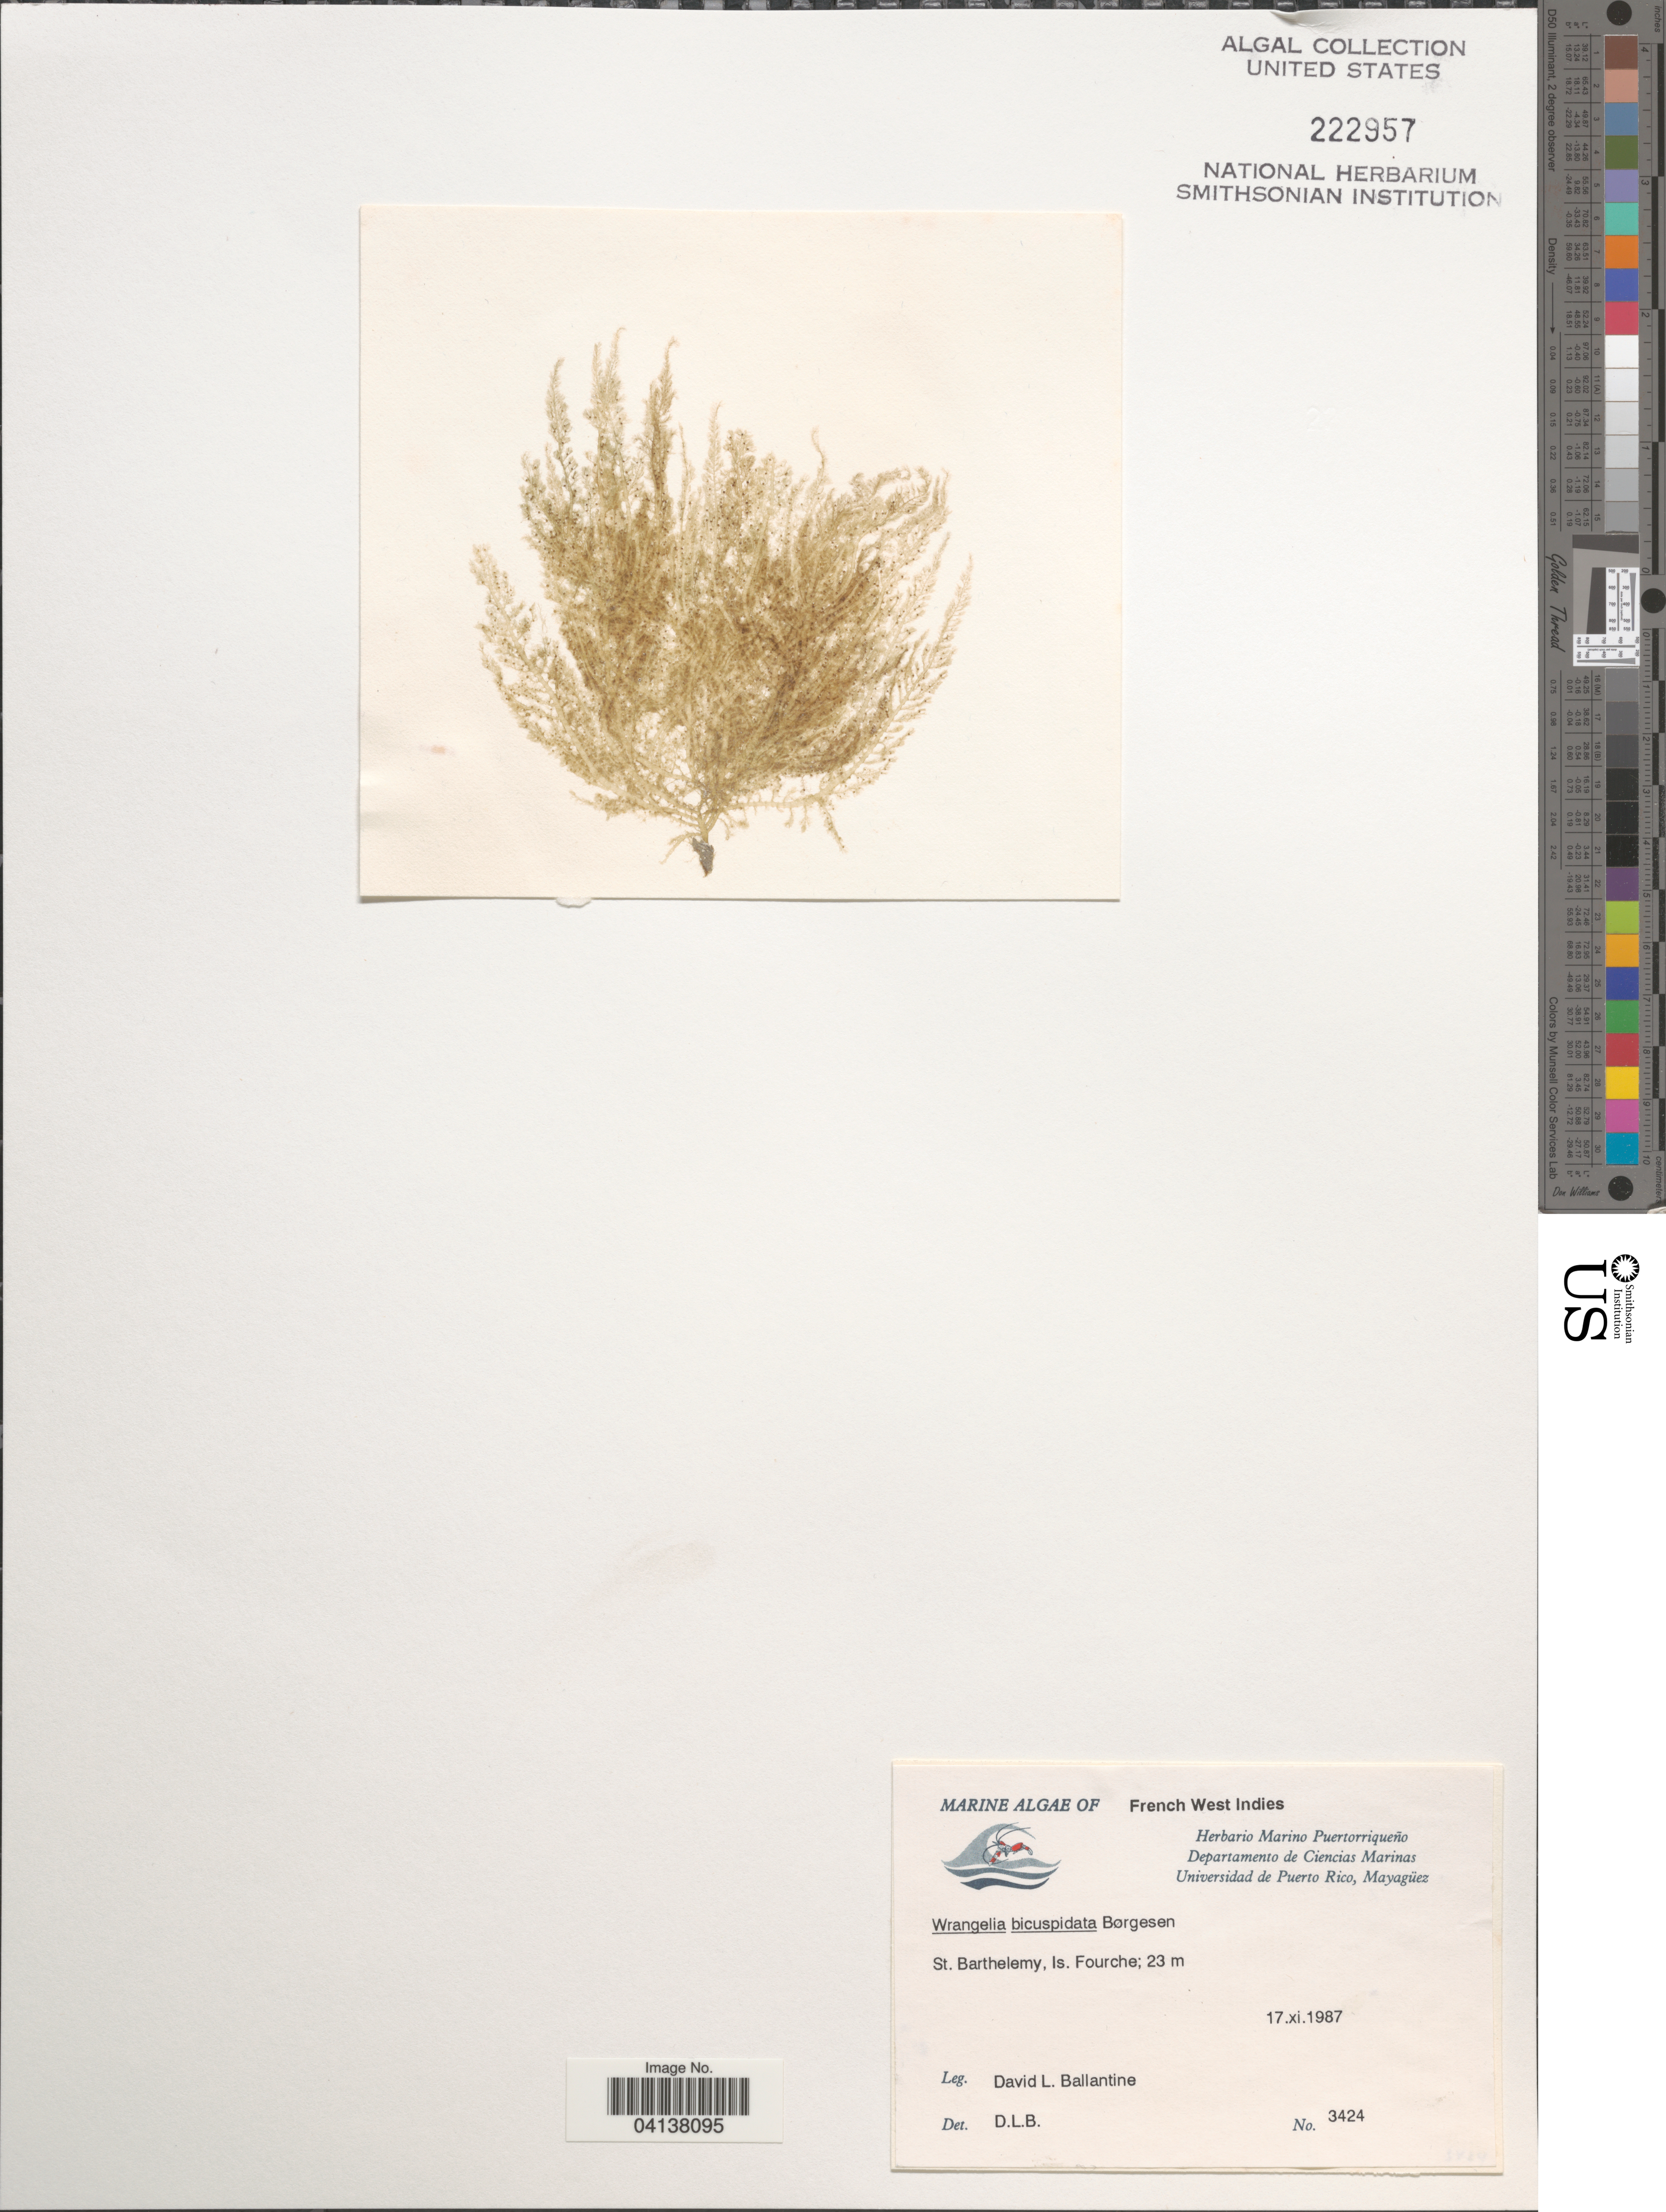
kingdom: Plantae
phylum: Rhodophyta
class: Florideophyceae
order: Ceramiales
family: Wrangeliaceae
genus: Wrangelia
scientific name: Wrangelia bicuspidata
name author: Børgesen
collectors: D.L. Ballantine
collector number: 3424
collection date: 1987-11-17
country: Saint Barthélemy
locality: French West Indies. Is. Fourche.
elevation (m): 23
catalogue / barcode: US 222957